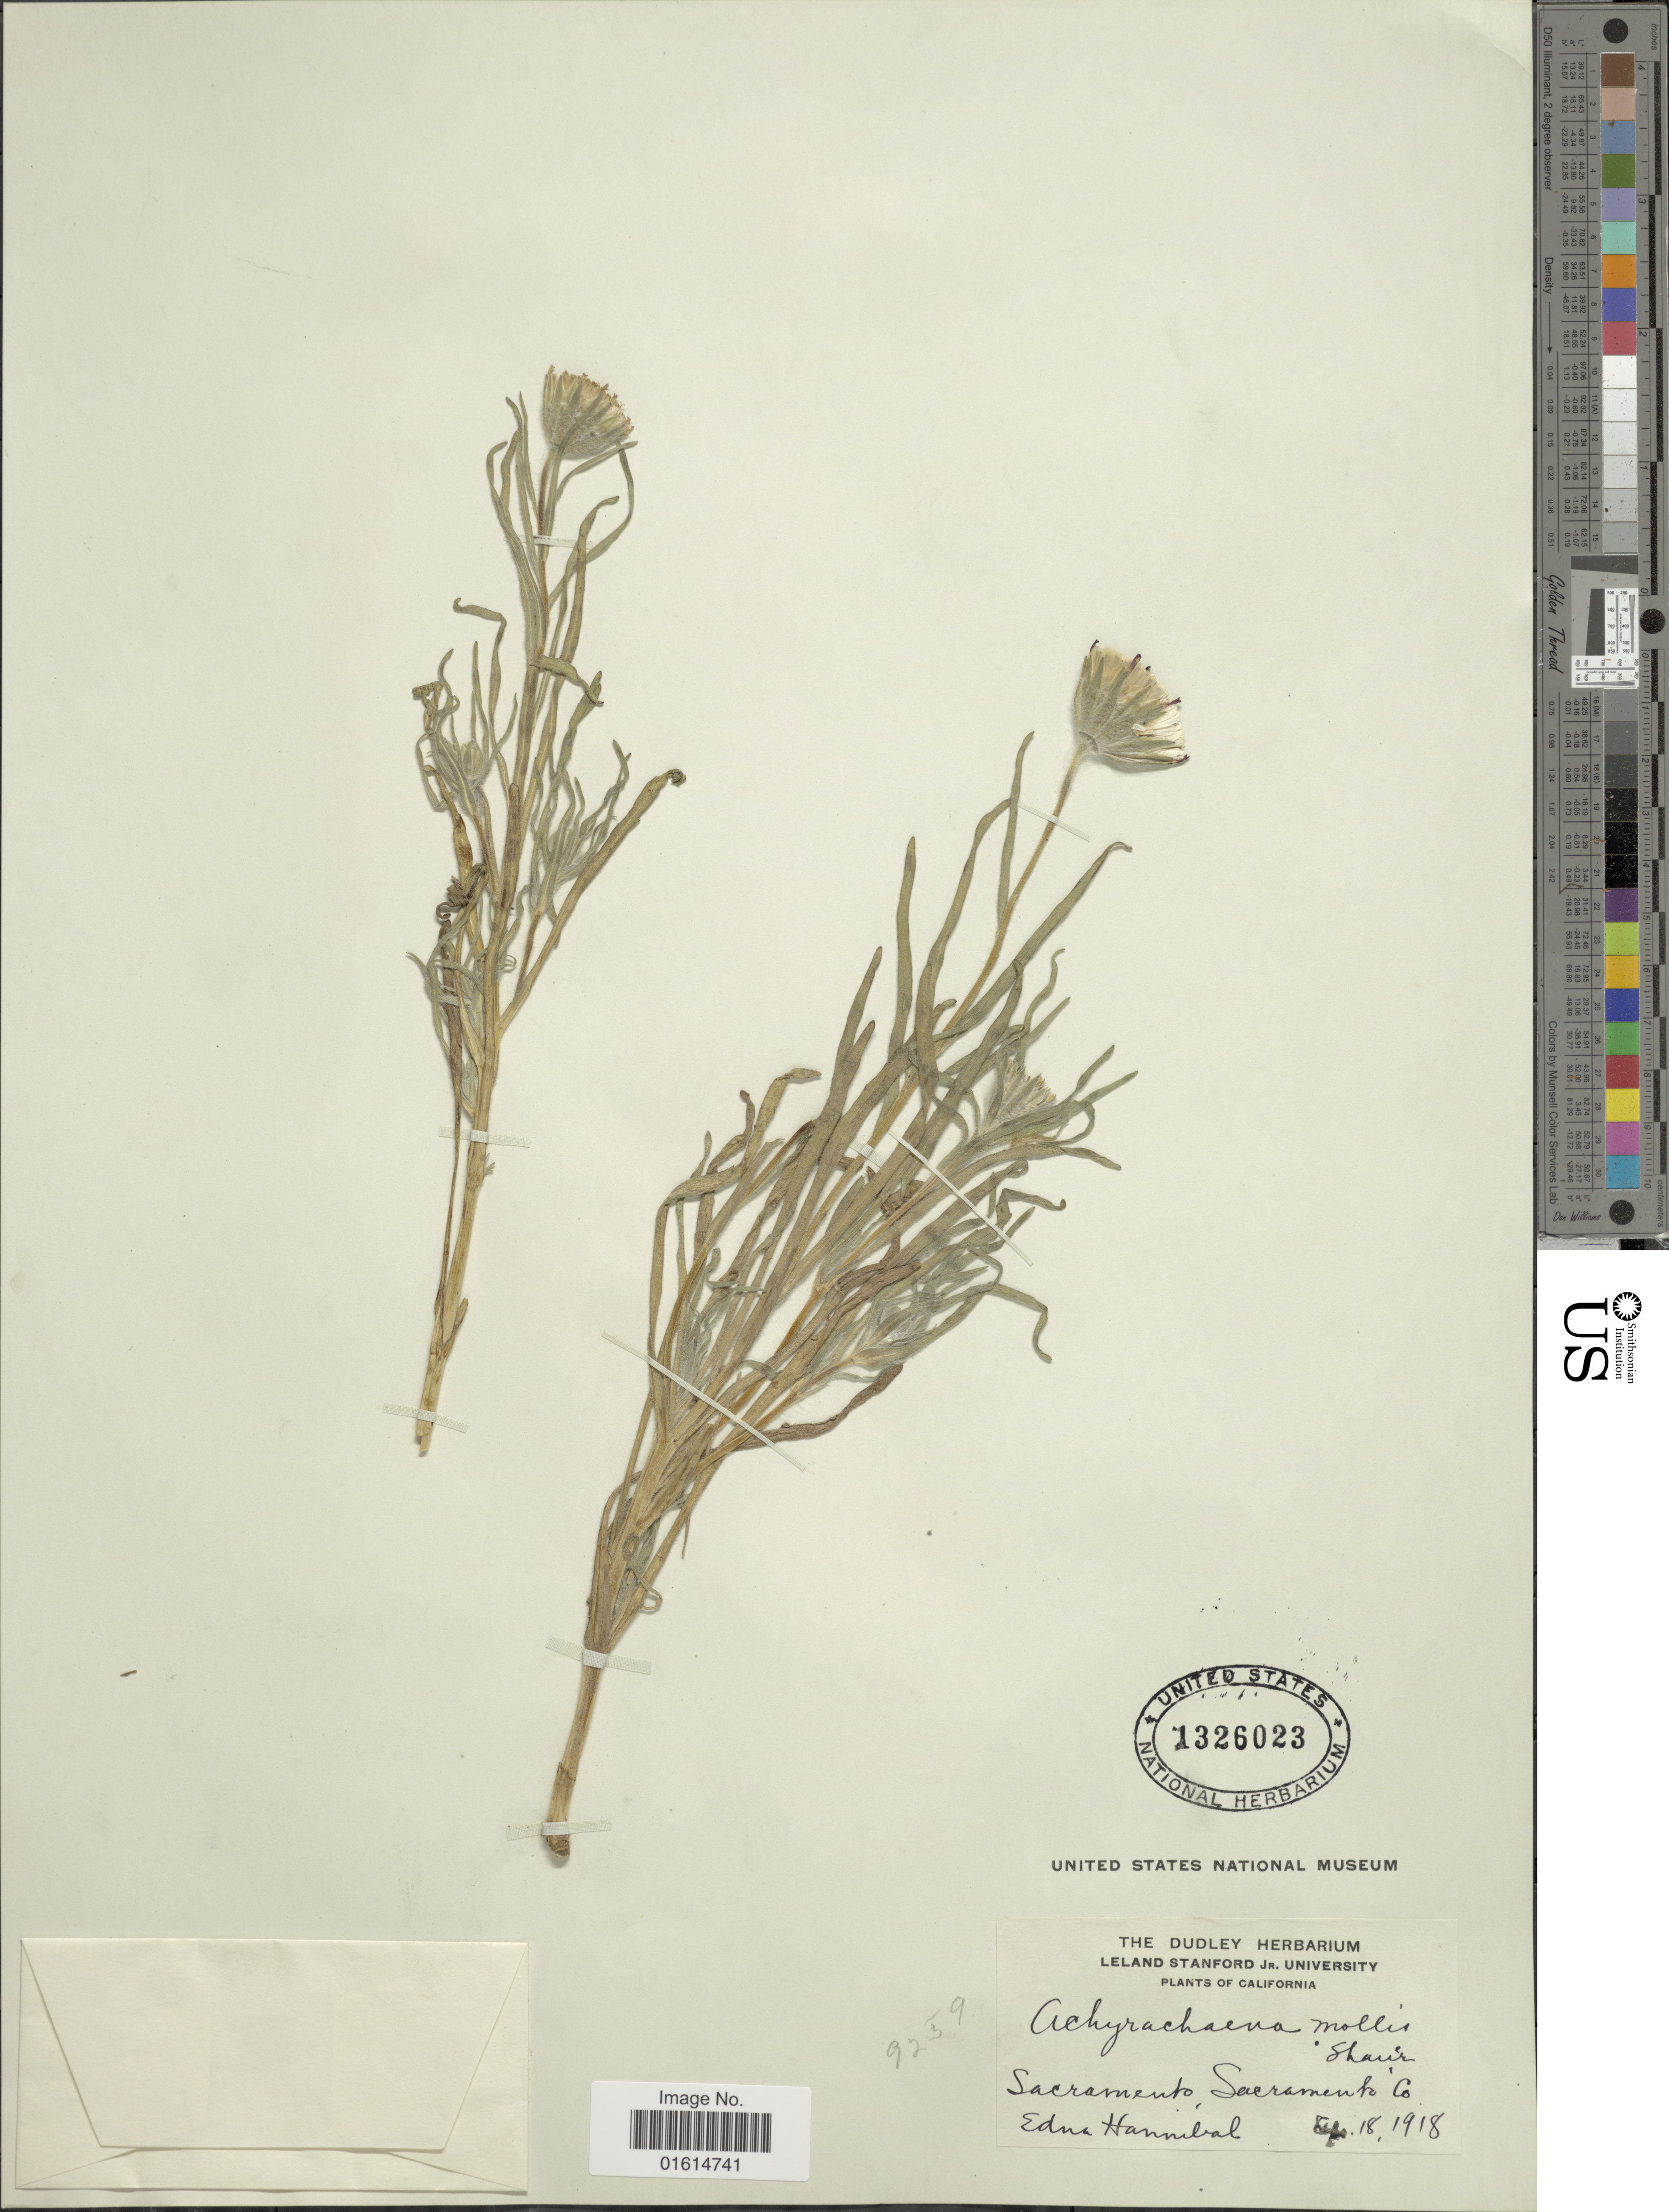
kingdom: Plantae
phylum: Tracheophyta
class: Magnoliopsida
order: Asterales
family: Asteraceae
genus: Achyrachaena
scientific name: Achyrachaena mollis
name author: Schauer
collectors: E. Hannibal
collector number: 9259?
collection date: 1918-02-18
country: United States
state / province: California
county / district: Sacramento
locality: Sacramento, Sacramento Co.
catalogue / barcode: US 1326023